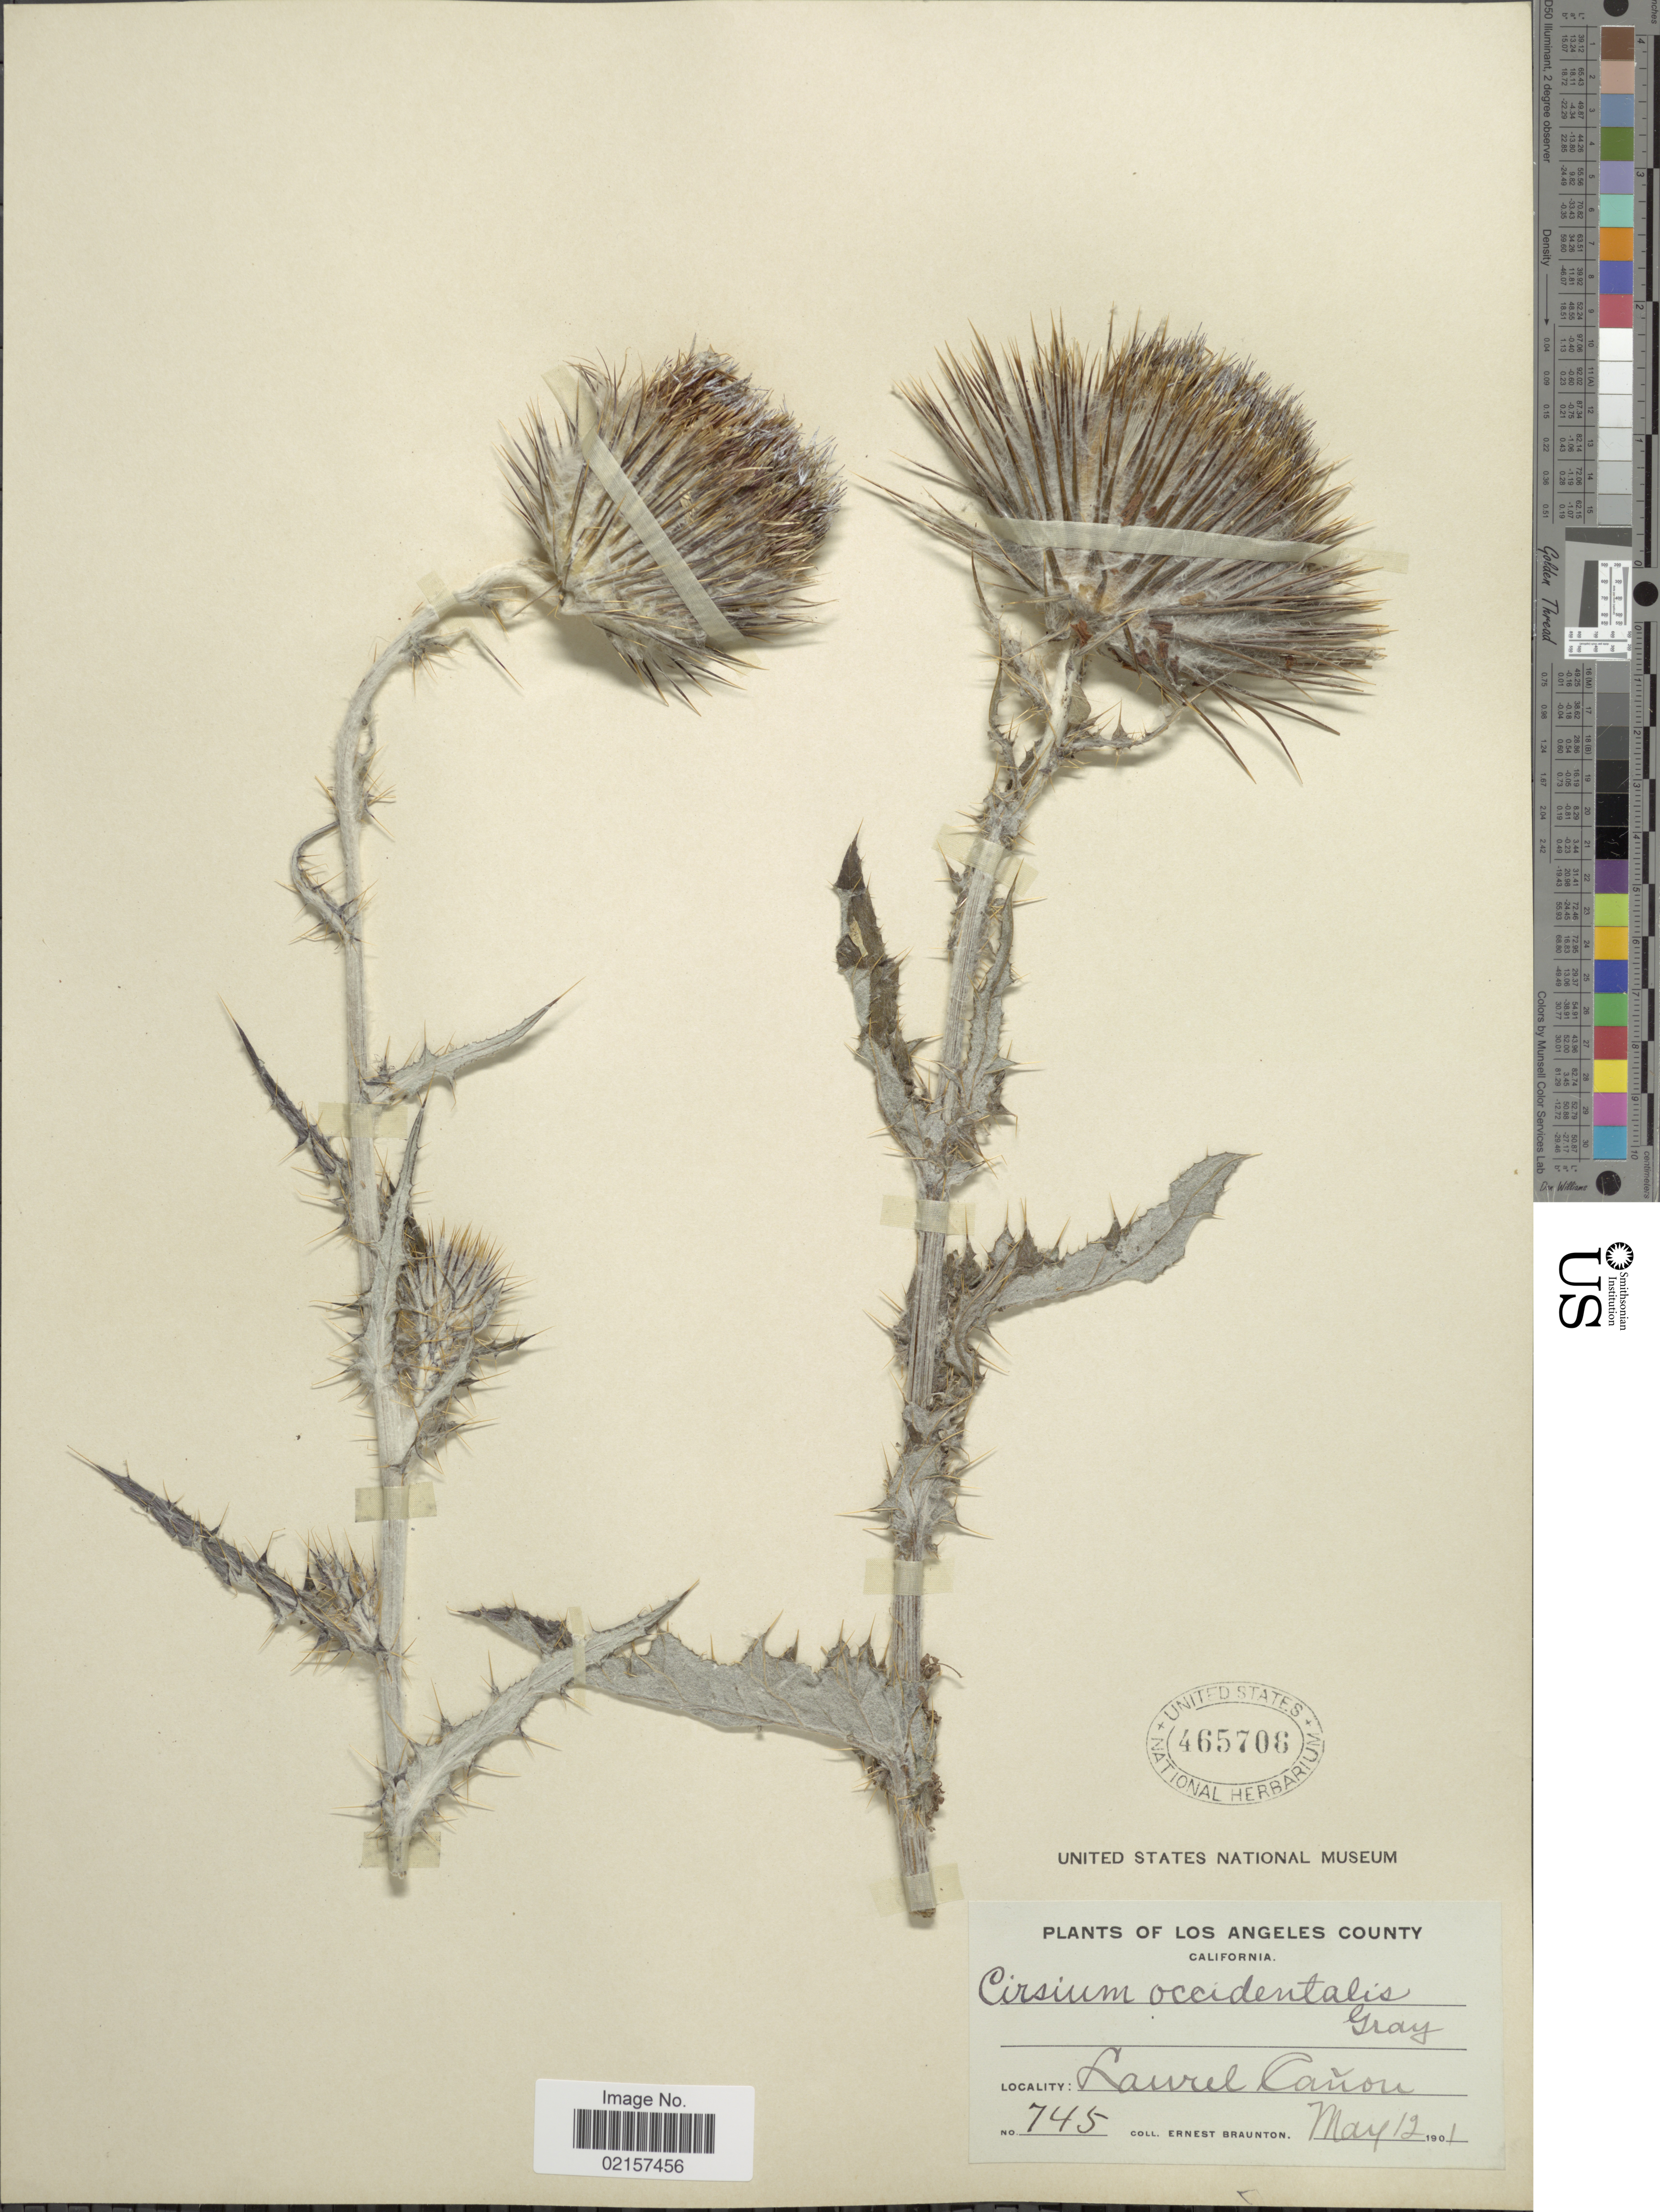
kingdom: Plantae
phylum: Tracheophyta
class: Magnoliopsida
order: Asterales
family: Asteraceae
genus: Cirsium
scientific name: Cirsium occidentale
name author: (Nutt.) Jeps.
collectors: E. Braunton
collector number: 745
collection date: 1901-05-12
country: United States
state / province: California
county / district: Los Angeles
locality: Los Angeles County, Laurel Cañon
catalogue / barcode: US 465706